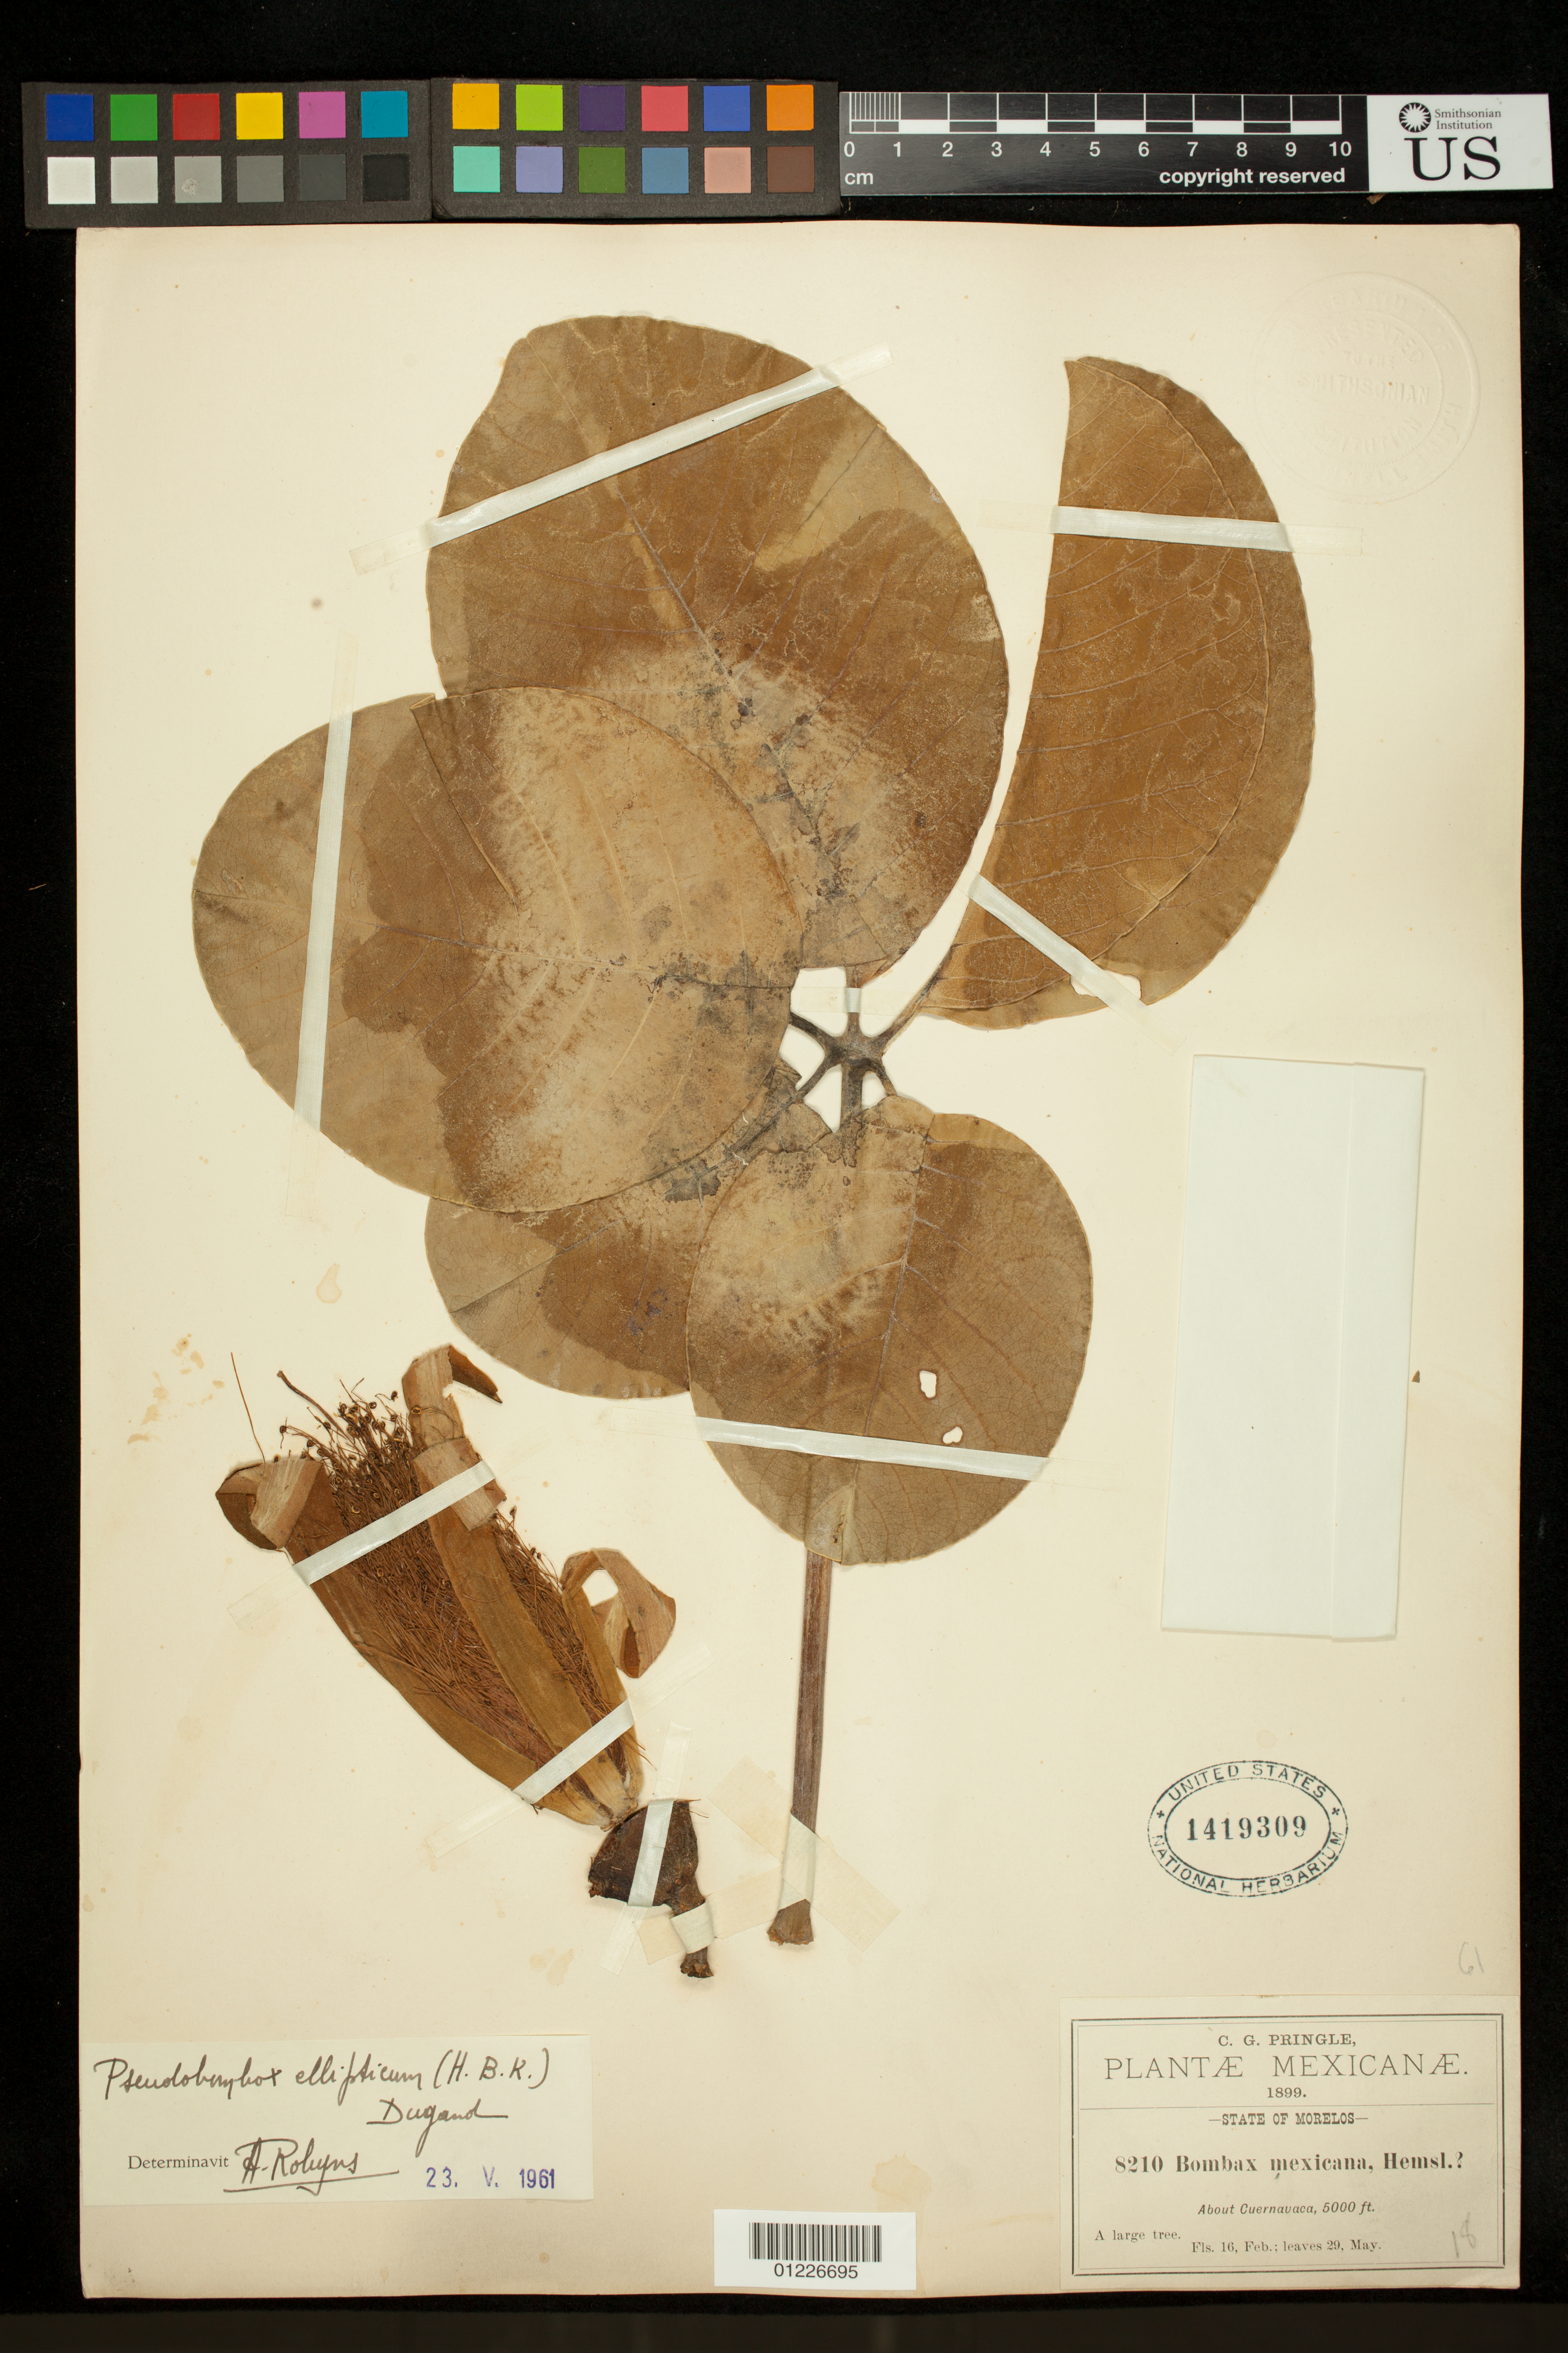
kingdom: Plantae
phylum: Tracheophyta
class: Magnoliopsida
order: Malvales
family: Malvaceae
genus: Pseudobombax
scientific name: Pseudobombax ellipticum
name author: (Kunth) Dugand G.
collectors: C. G. Pringle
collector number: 8210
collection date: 1899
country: Mexico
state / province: Morelos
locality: About Cuernavaca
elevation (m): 1524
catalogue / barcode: US 1419309